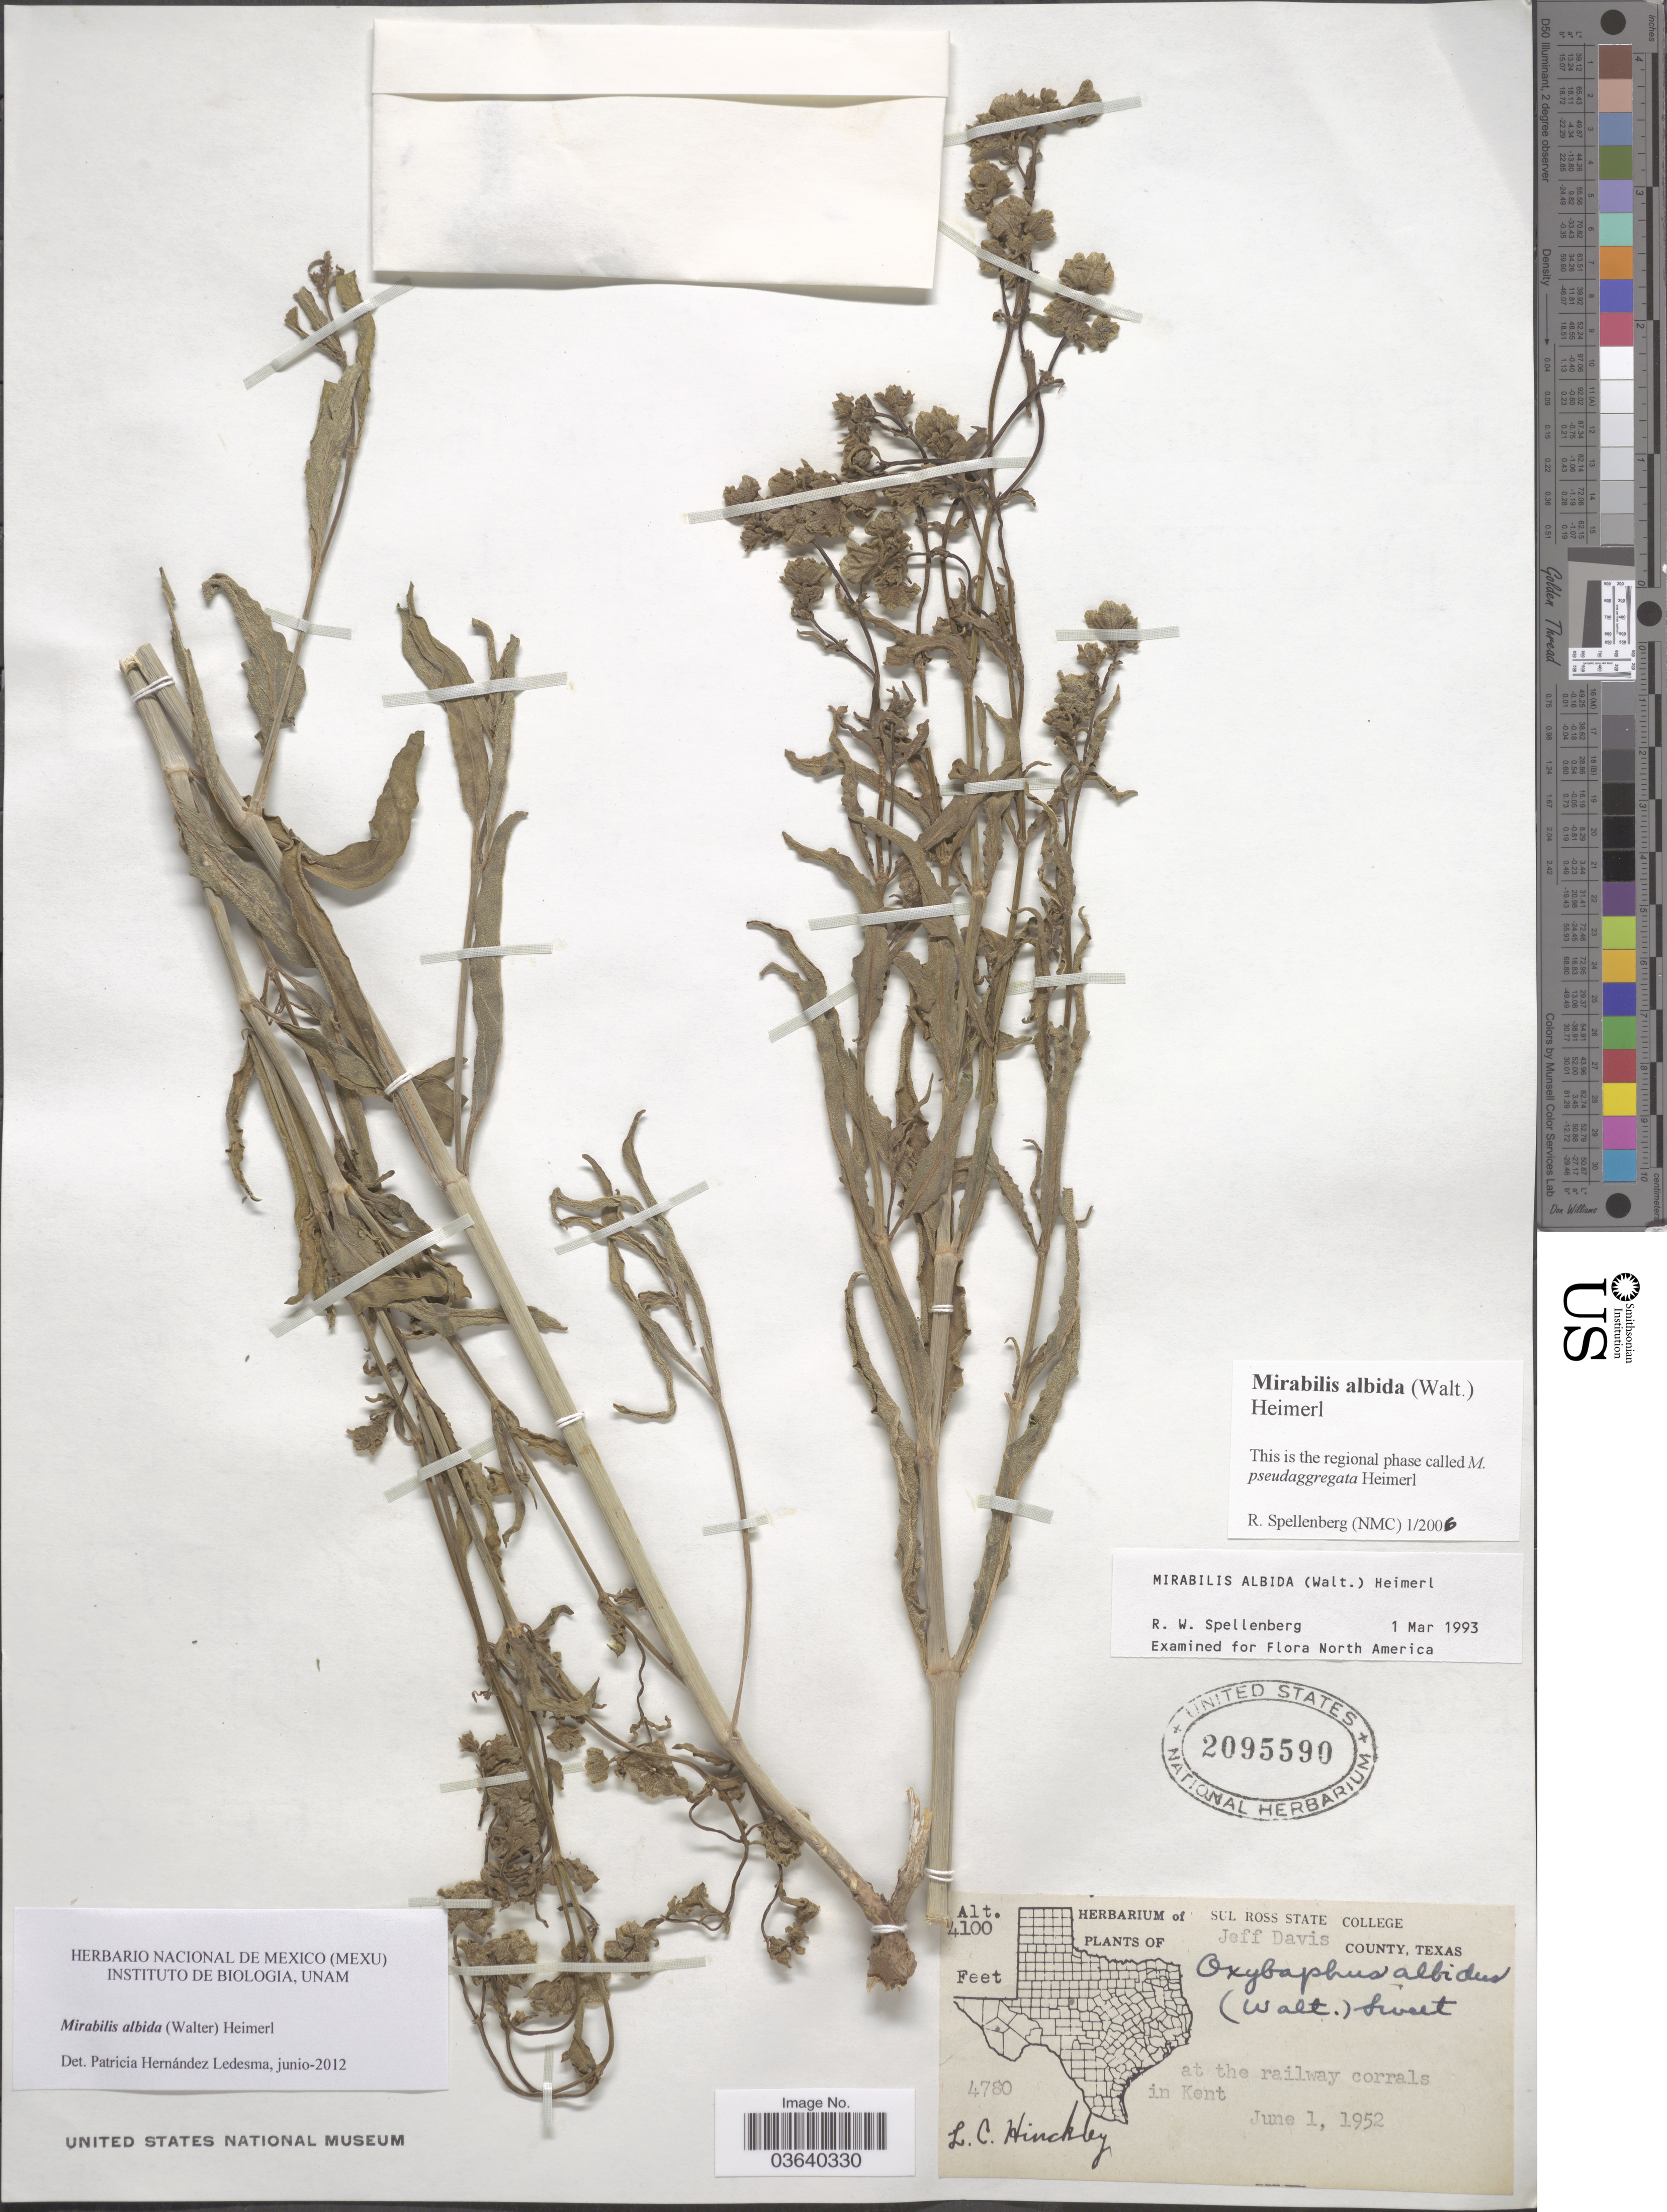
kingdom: Plantae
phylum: Tracheophyta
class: Magnoliopsida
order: Caryophyllales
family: Nyctaginaceae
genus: Mirabilis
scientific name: Mirabilis albida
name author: (Walter) Heimerl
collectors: L. Hinckley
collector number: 4780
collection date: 1952-06-01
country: United States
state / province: Texas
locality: Jeff Davis County. At the railway corrals in Kent.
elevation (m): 1250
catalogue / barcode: US 2095590